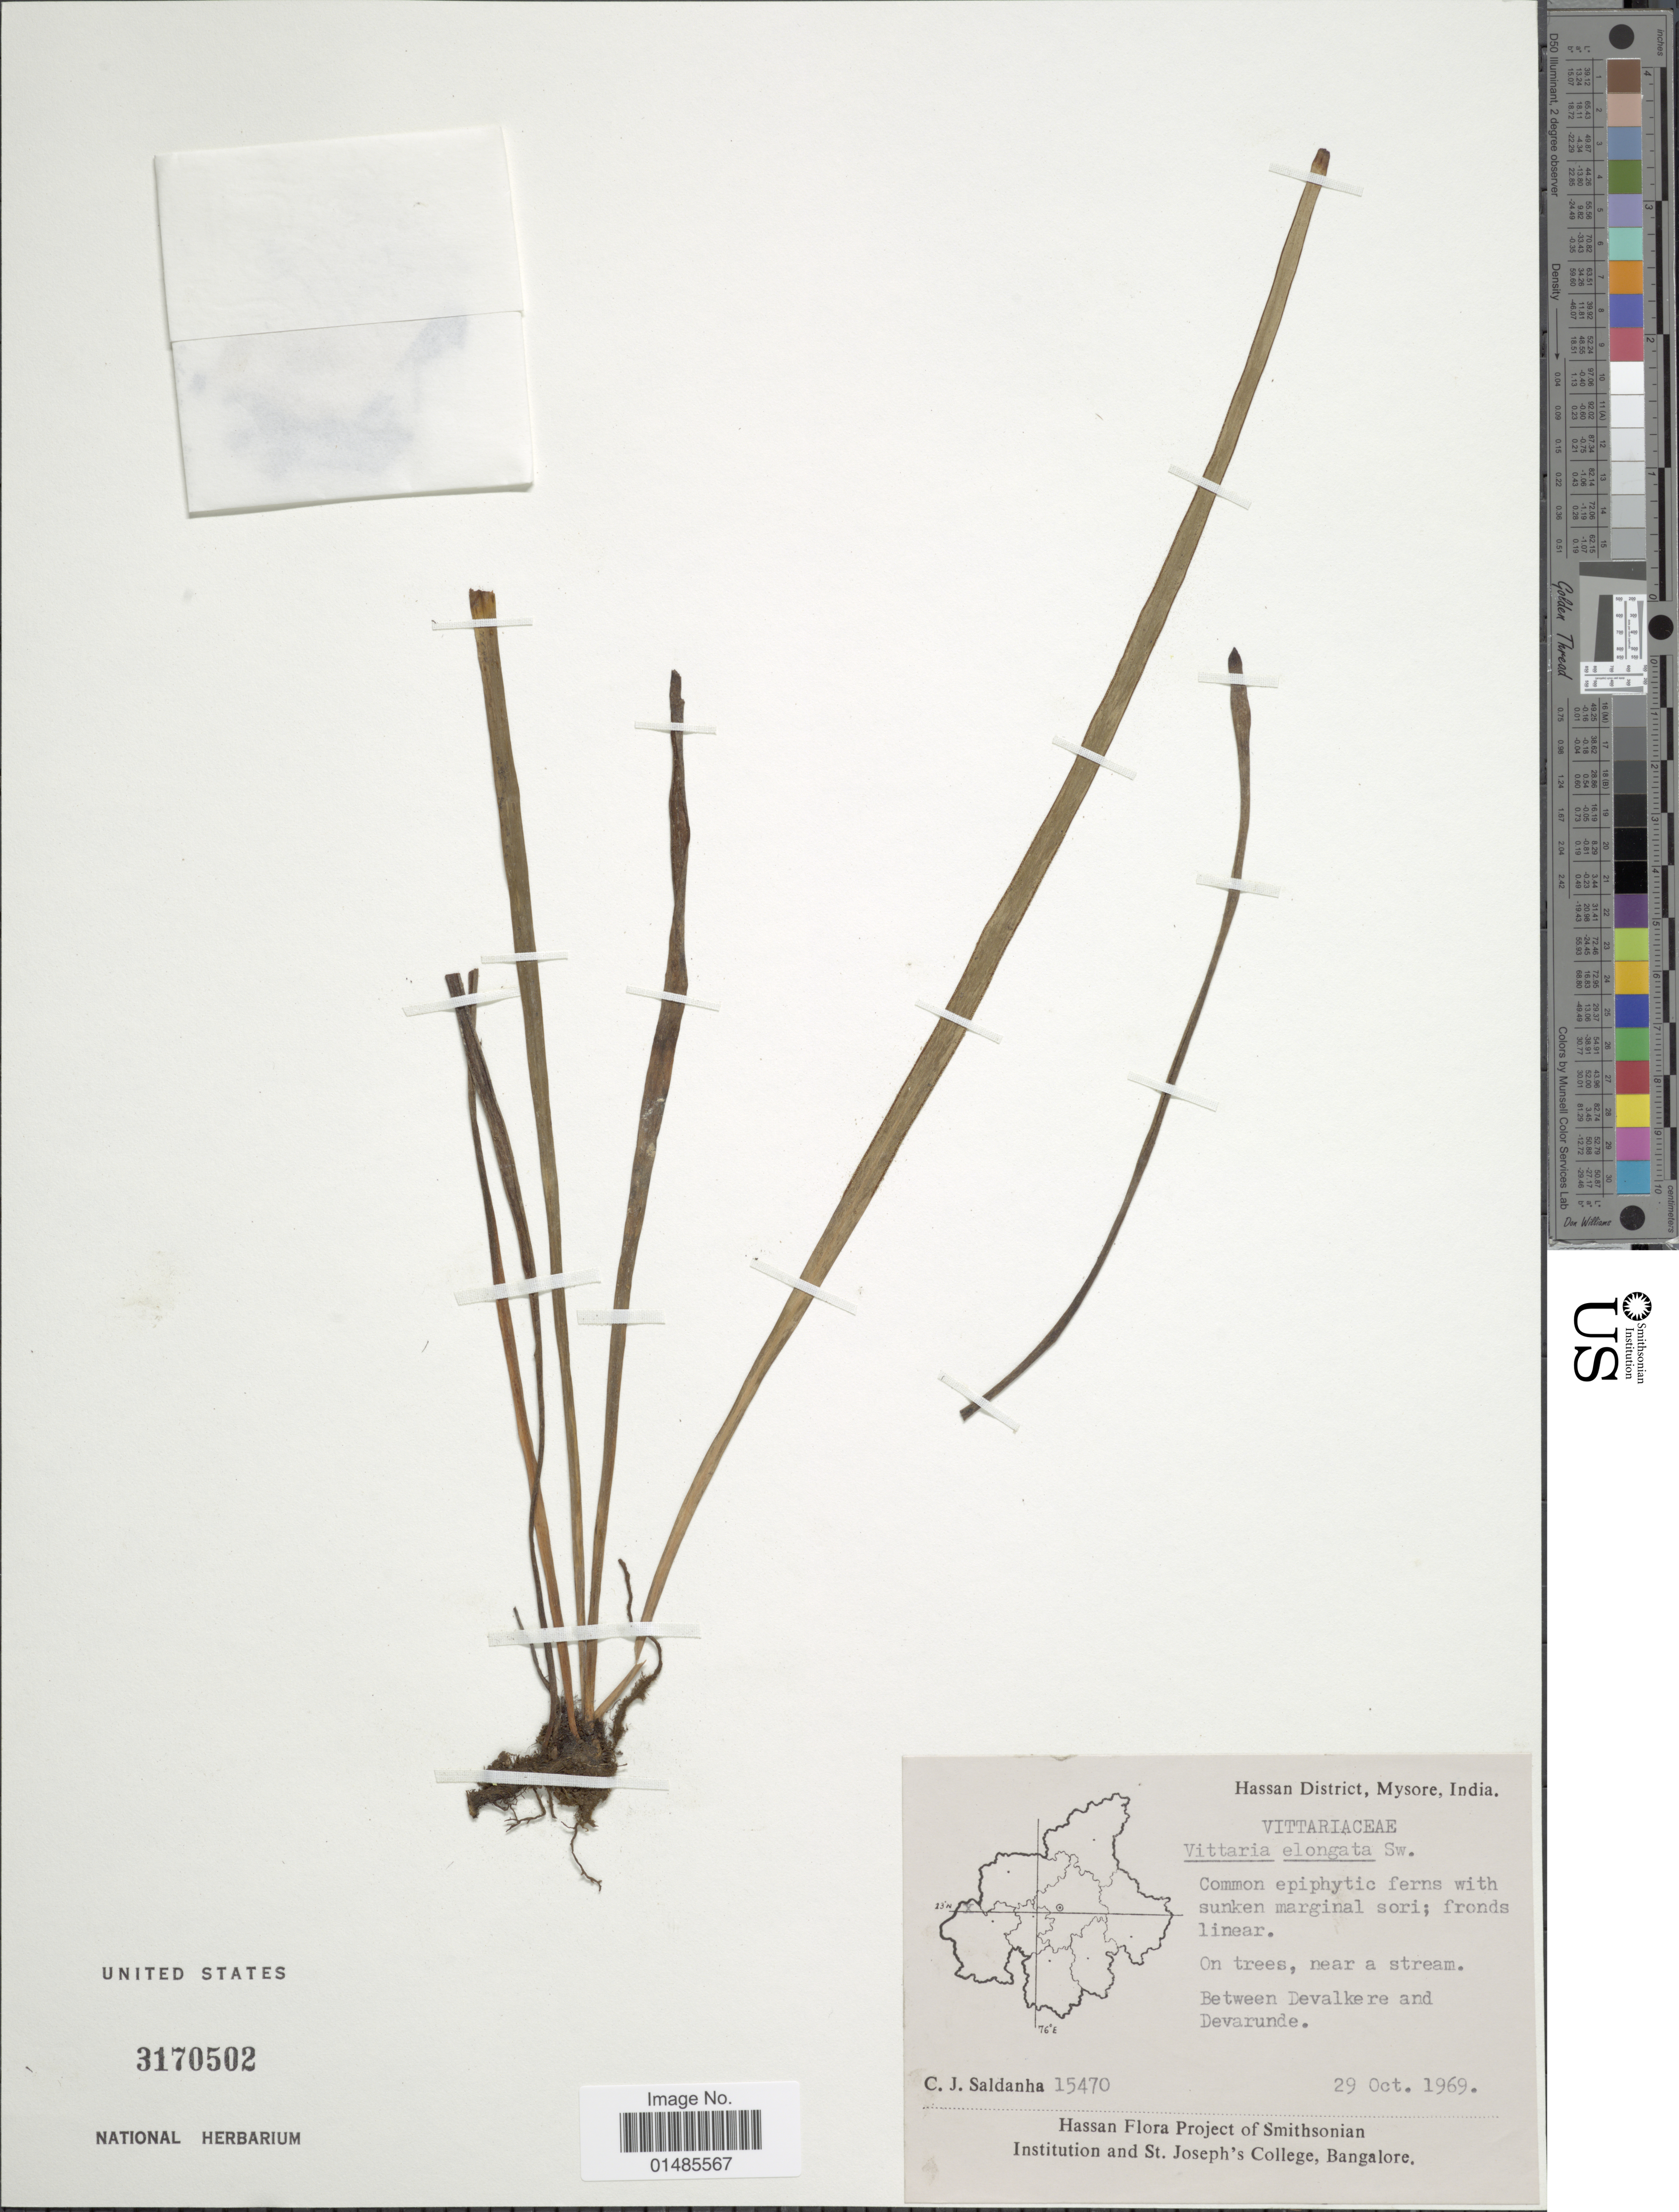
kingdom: Plantae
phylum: Tracheophyta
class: Polypodiopsida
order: Polypodiales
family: Pteridaceae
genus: Haplopteris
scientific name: Haplopteris elongata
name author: (Sw.) Crane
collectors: C. J. Saldanha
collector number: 15470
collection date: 1969-10-29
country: India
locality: Hassan District, Mysore. Between Devalkere and Devarunde.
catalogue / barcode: US 3170502